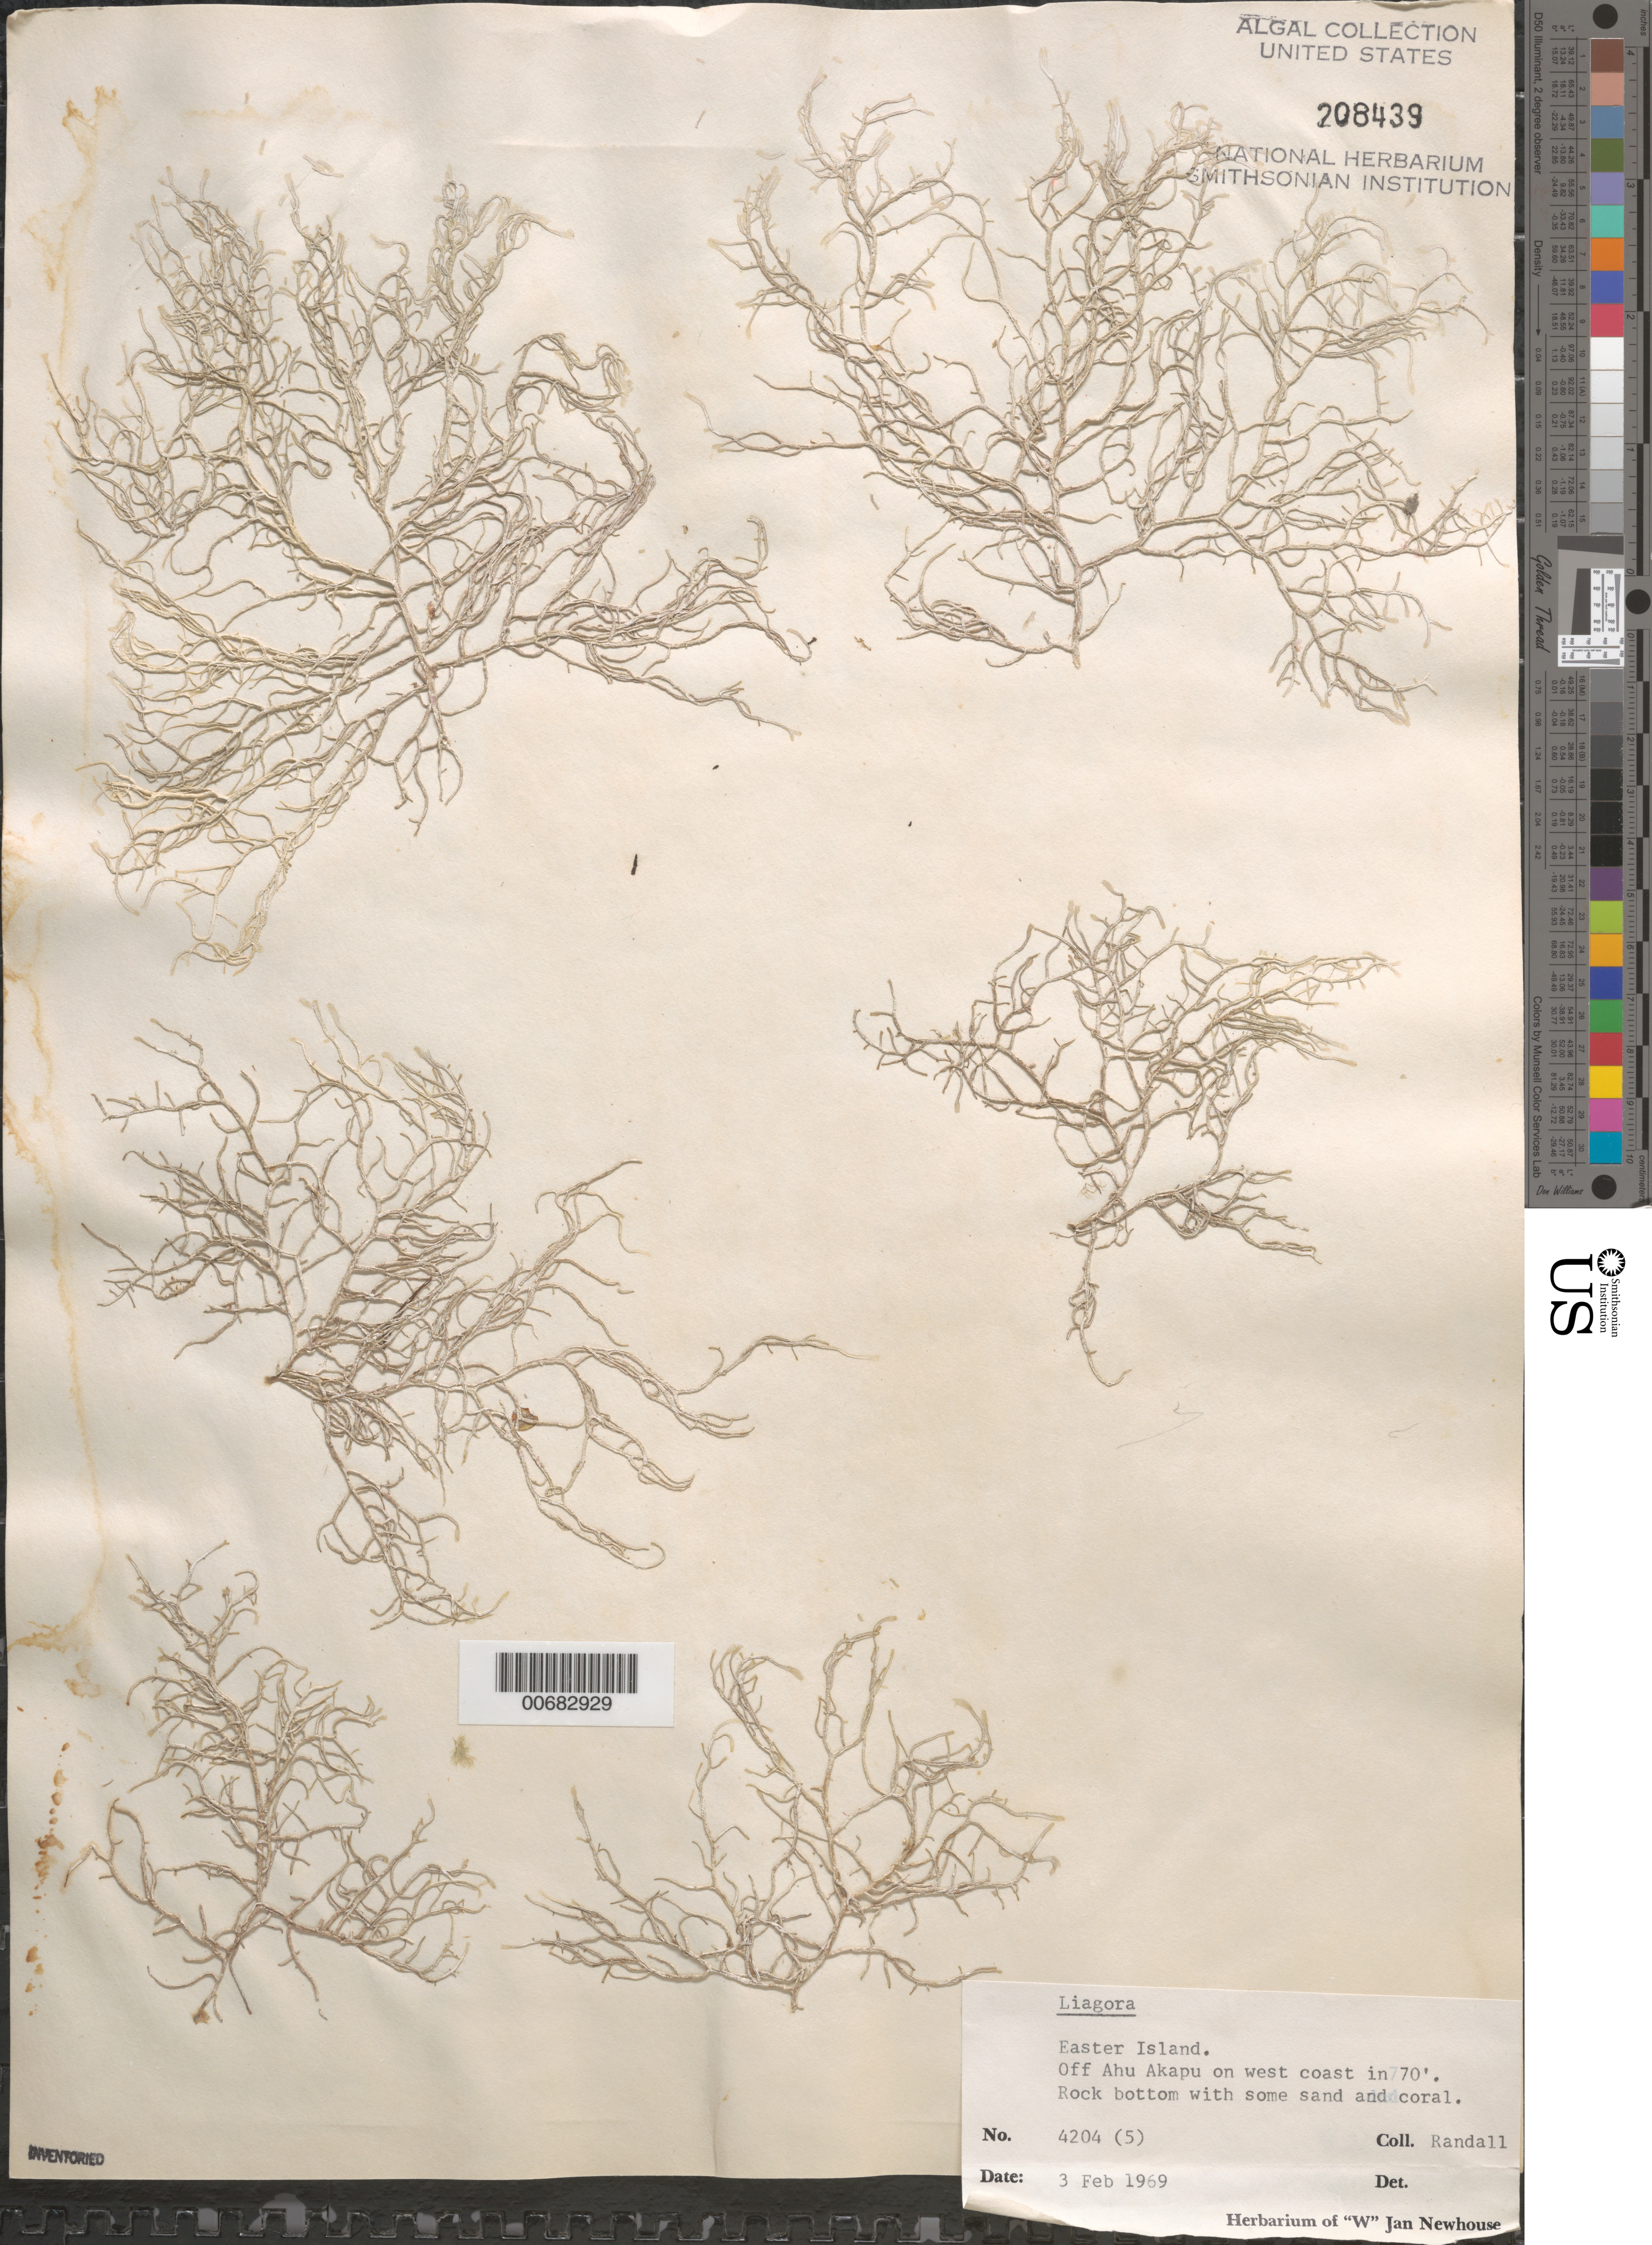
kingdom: Plantae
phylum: Rhodophyta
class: Florideophyceae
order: Nemaliales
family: Liagoraceae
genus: Liagora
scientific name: Liagora sp.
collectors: J. Randall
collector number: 4204 (5)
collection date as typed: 03 Feb 1969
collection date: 1969-02-03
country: Chile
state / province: Valparaíso (V)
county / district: Isla de Pascua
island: Pascua [Easter]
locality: Off Ahu Akapu on west coast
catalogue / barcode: US 208439